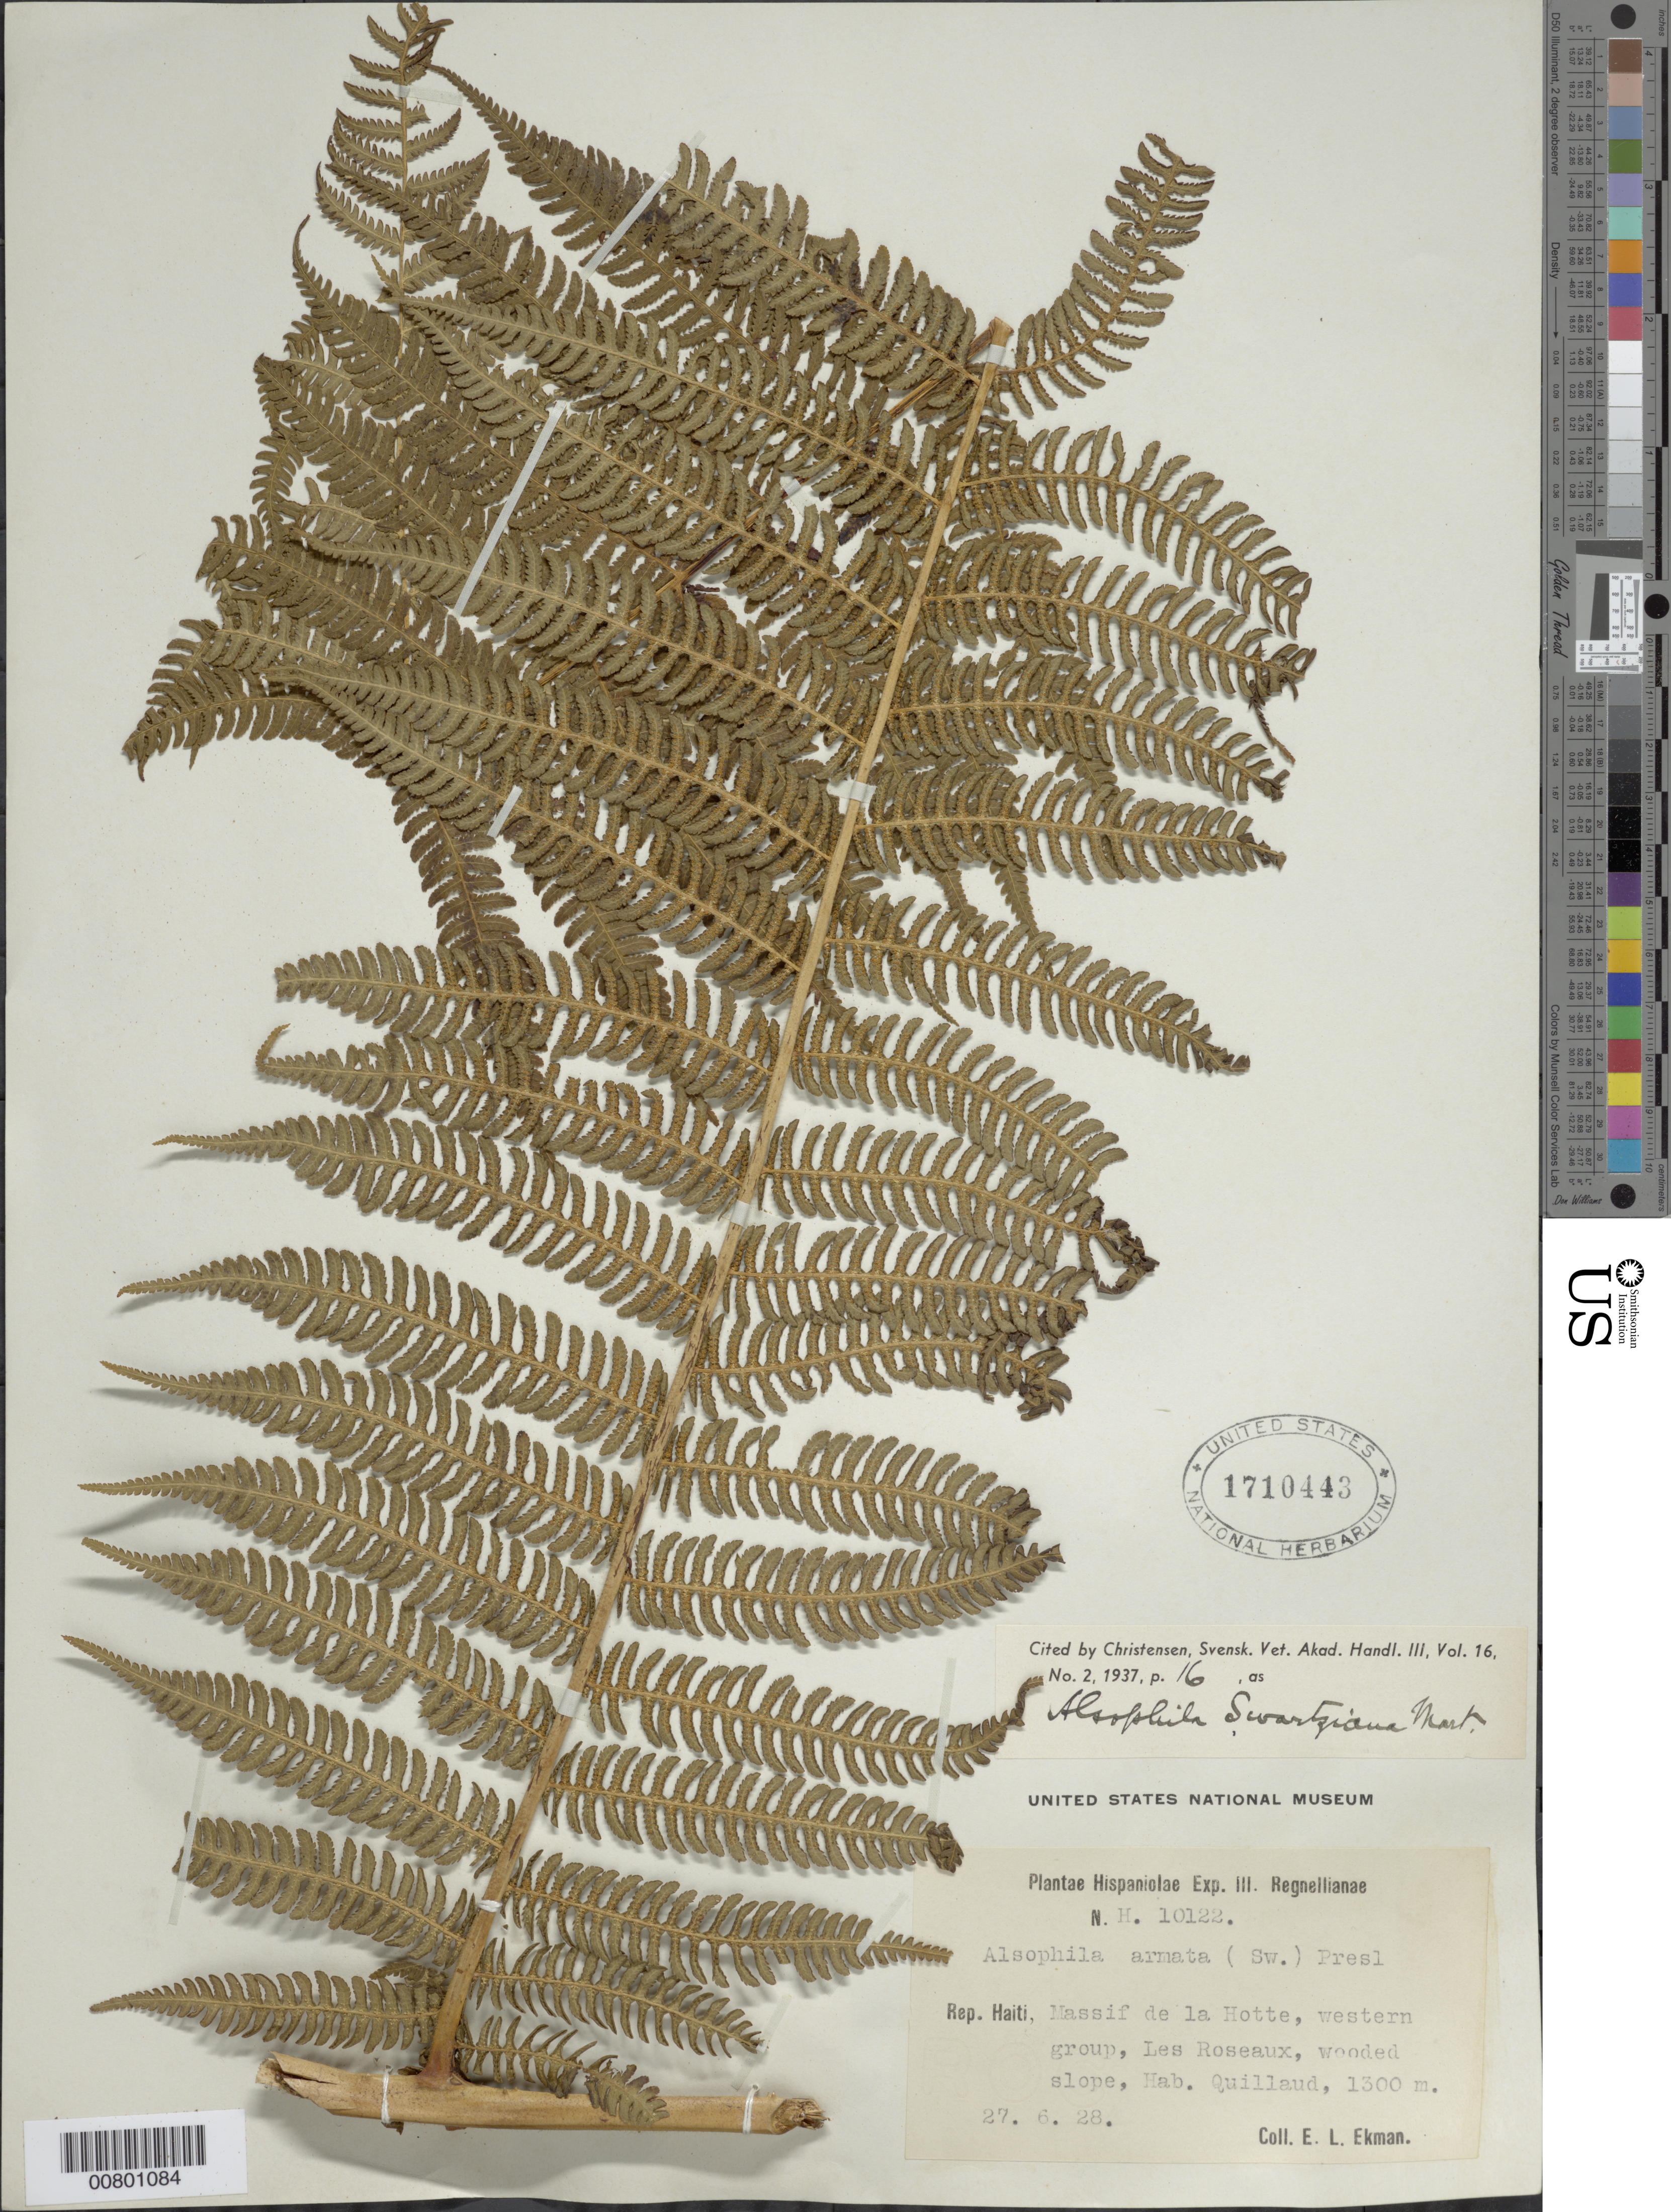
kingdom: Plantae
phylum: Tracheophyta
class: Polypodiopsida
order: Cyatheales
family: Cyatheaceae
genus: Alsophila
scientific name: Alsophila swartziana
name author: Mart.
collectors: E. L. Ekman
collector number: H 10122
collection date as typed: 27 Jun 1928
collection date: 1928-06-27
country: Haiti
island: Hispaniola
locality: Massif de la Hotte, western group, Les Roseaux, Hab. Qullaud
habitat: Wooded slope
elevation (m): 1300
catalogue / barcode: US 1710443